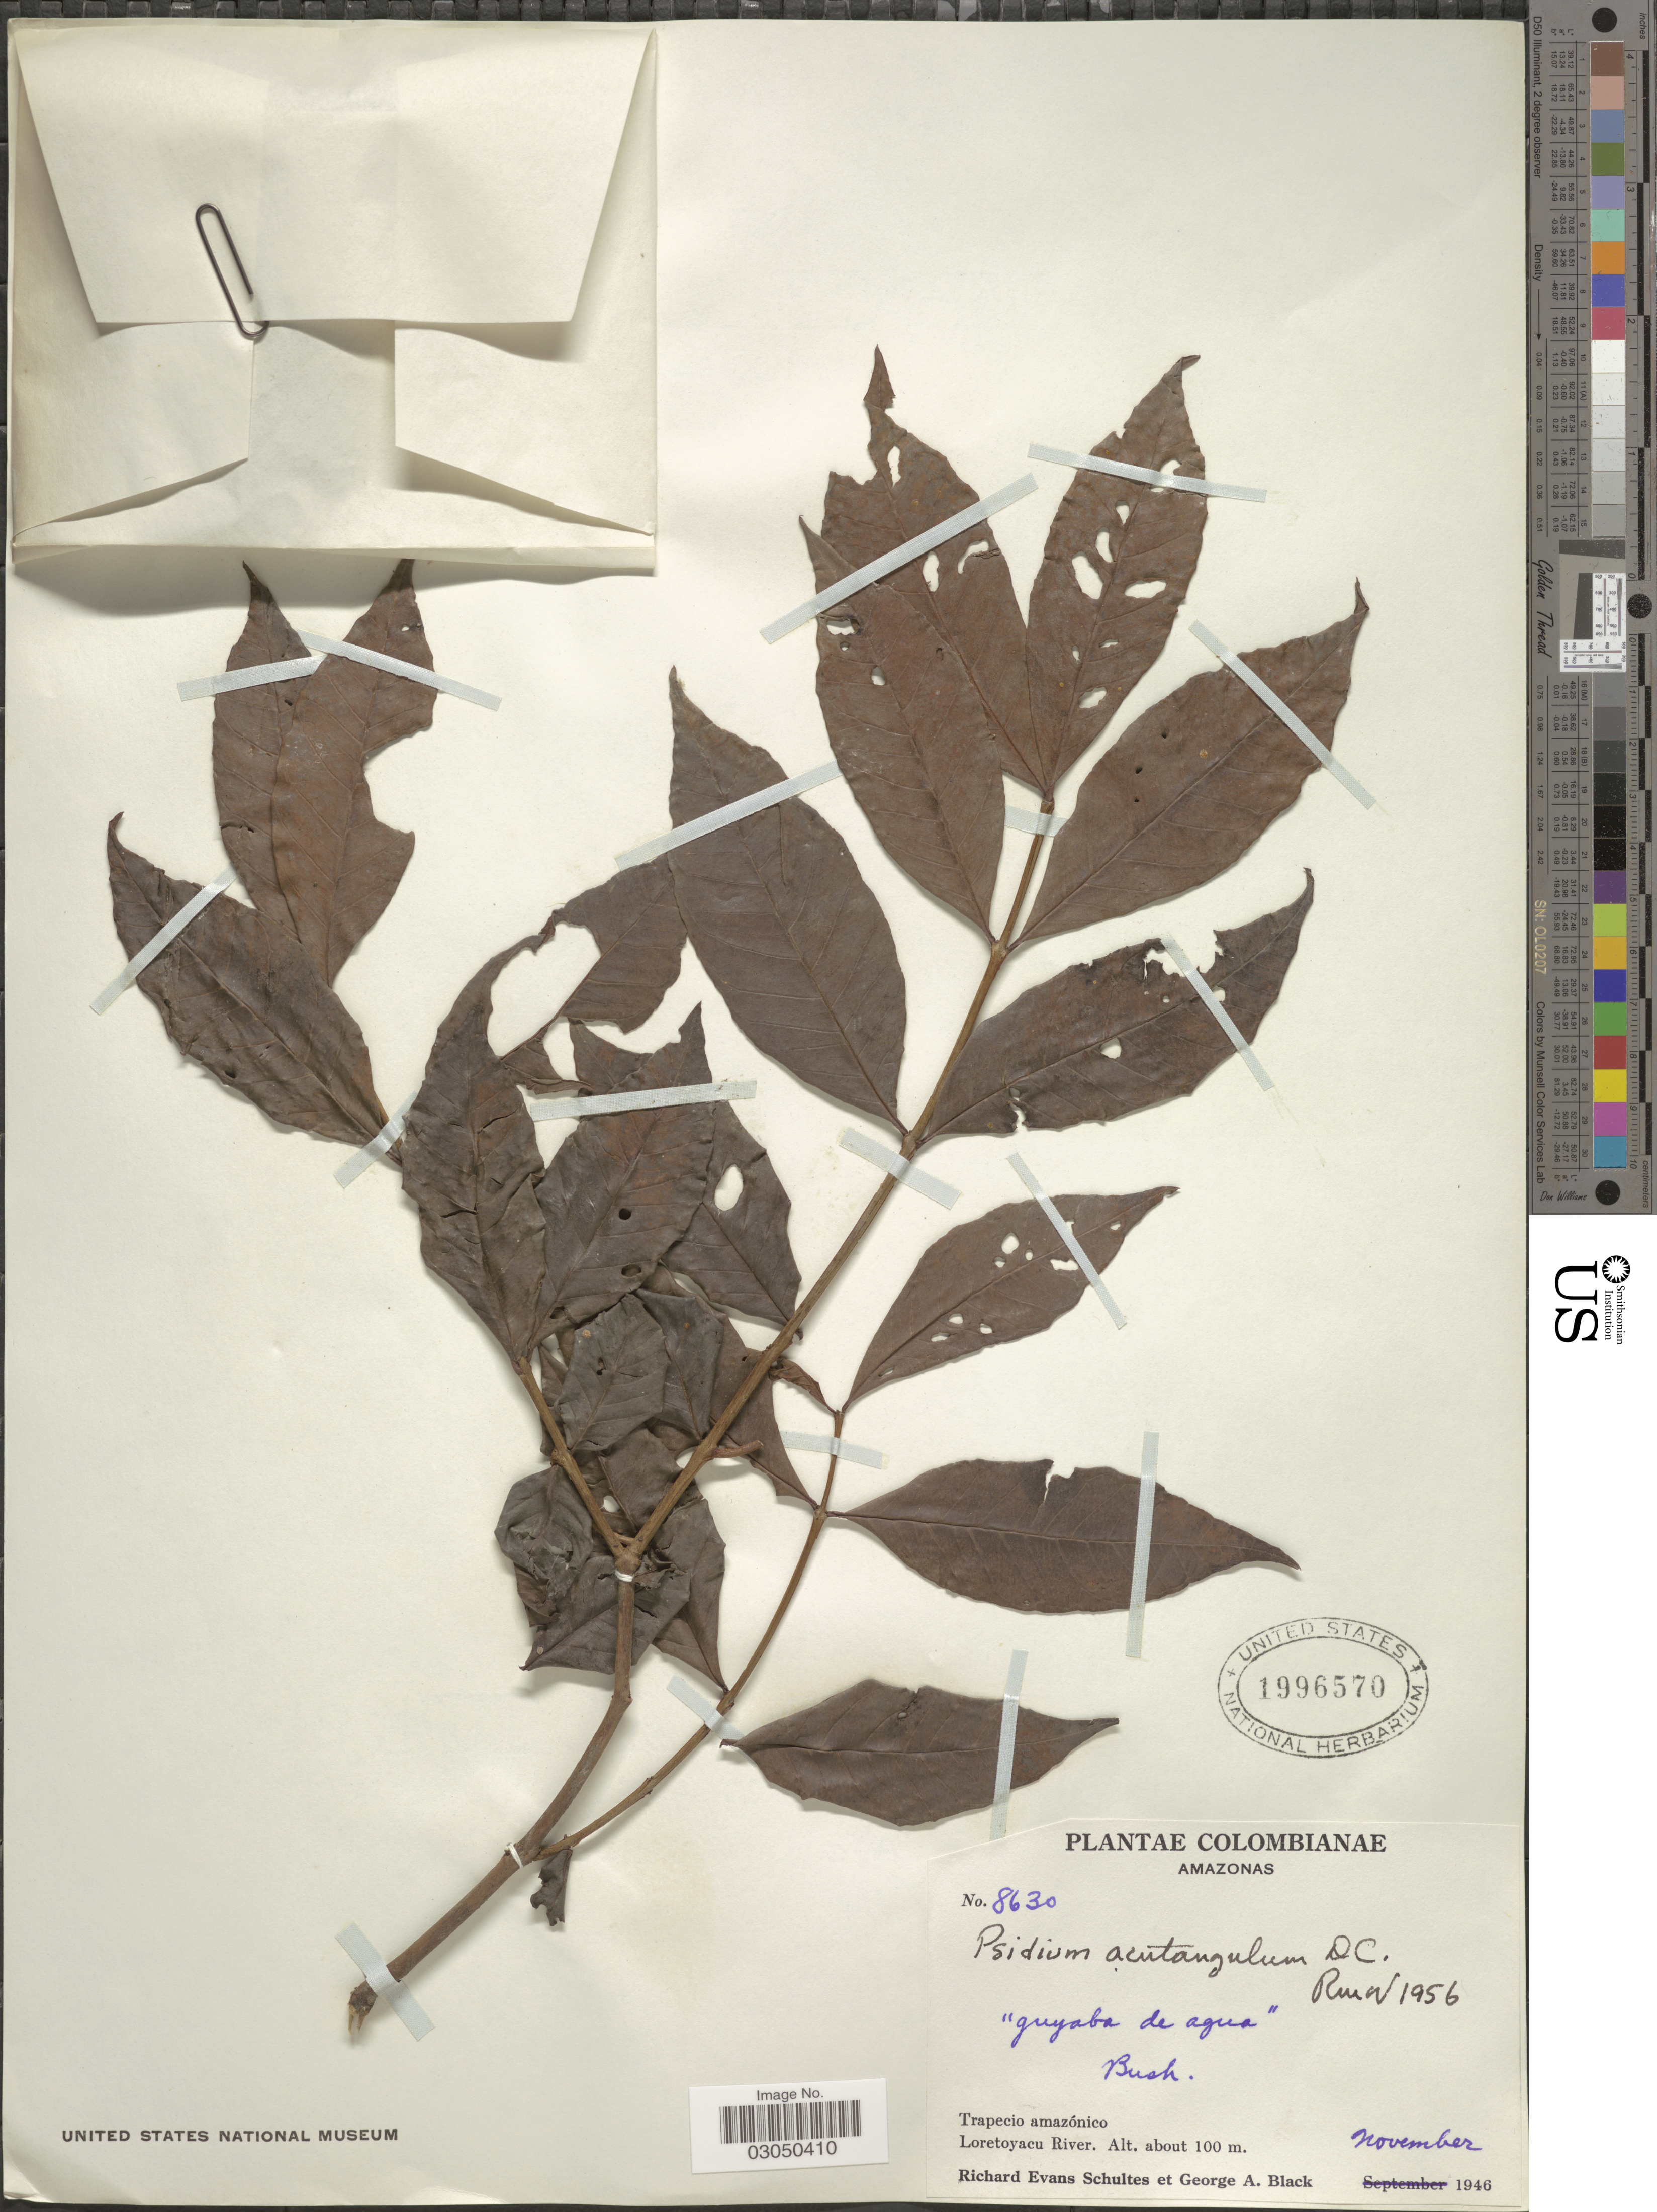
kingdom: Plantae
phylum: Tracheophyta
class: Magnoliopsida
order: Myrtales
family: Myrtaceae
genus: Psidium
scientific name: Psidium acutangulum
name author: (DC.) DC.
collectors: R. E. Schultes & G. A. Black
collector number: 8630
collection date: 1946-11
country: Colombia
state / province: Amazônas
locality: Trapecio amazónico. Loretoyacu River.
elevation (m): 100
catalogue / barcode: US 1996570